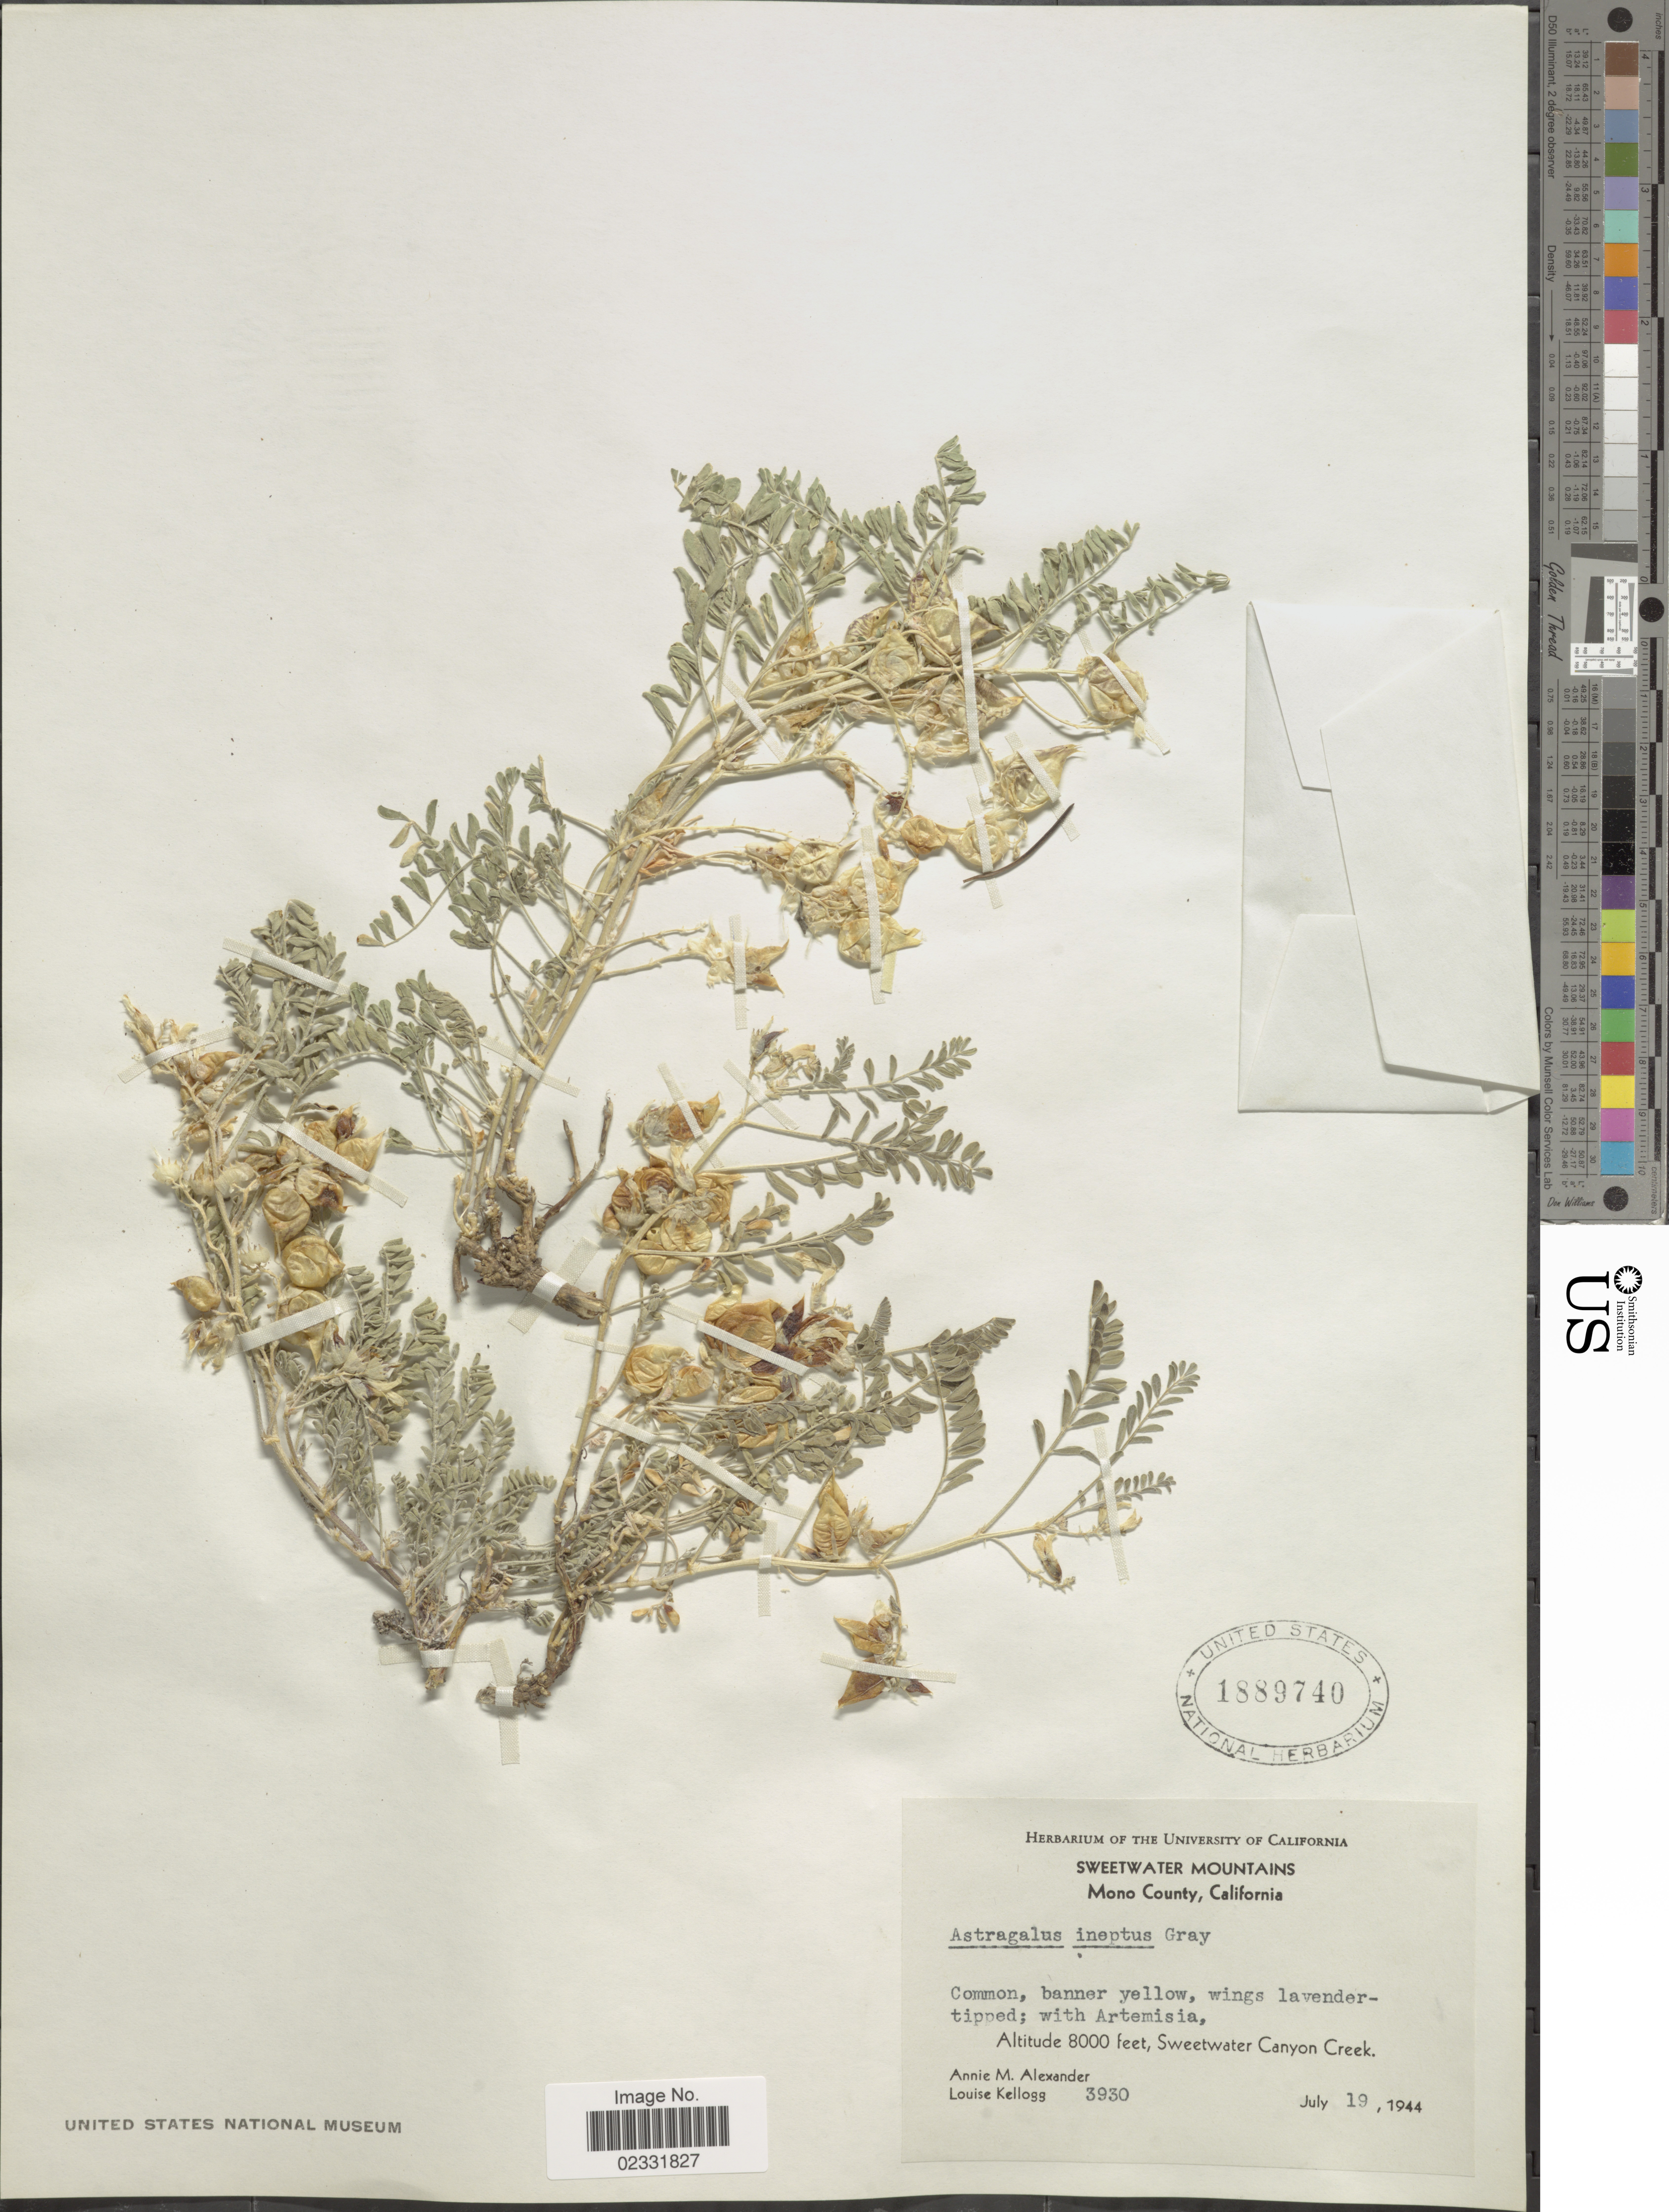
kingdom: Plantae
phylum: Tracheophyta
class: Magnoliopsida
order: Fabales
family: Fabaceae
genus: Astragalus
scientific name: Astragalus ineptus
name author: A. Gray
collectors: A. M. Alexander & L. Kellogg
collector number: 3930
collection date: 1944-07-19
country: United States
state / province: California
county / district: Mono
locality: Sweetwater Mountains, Mono County, Sweetwater Canyon Creek.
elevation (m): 2438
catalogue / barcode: US 1889740